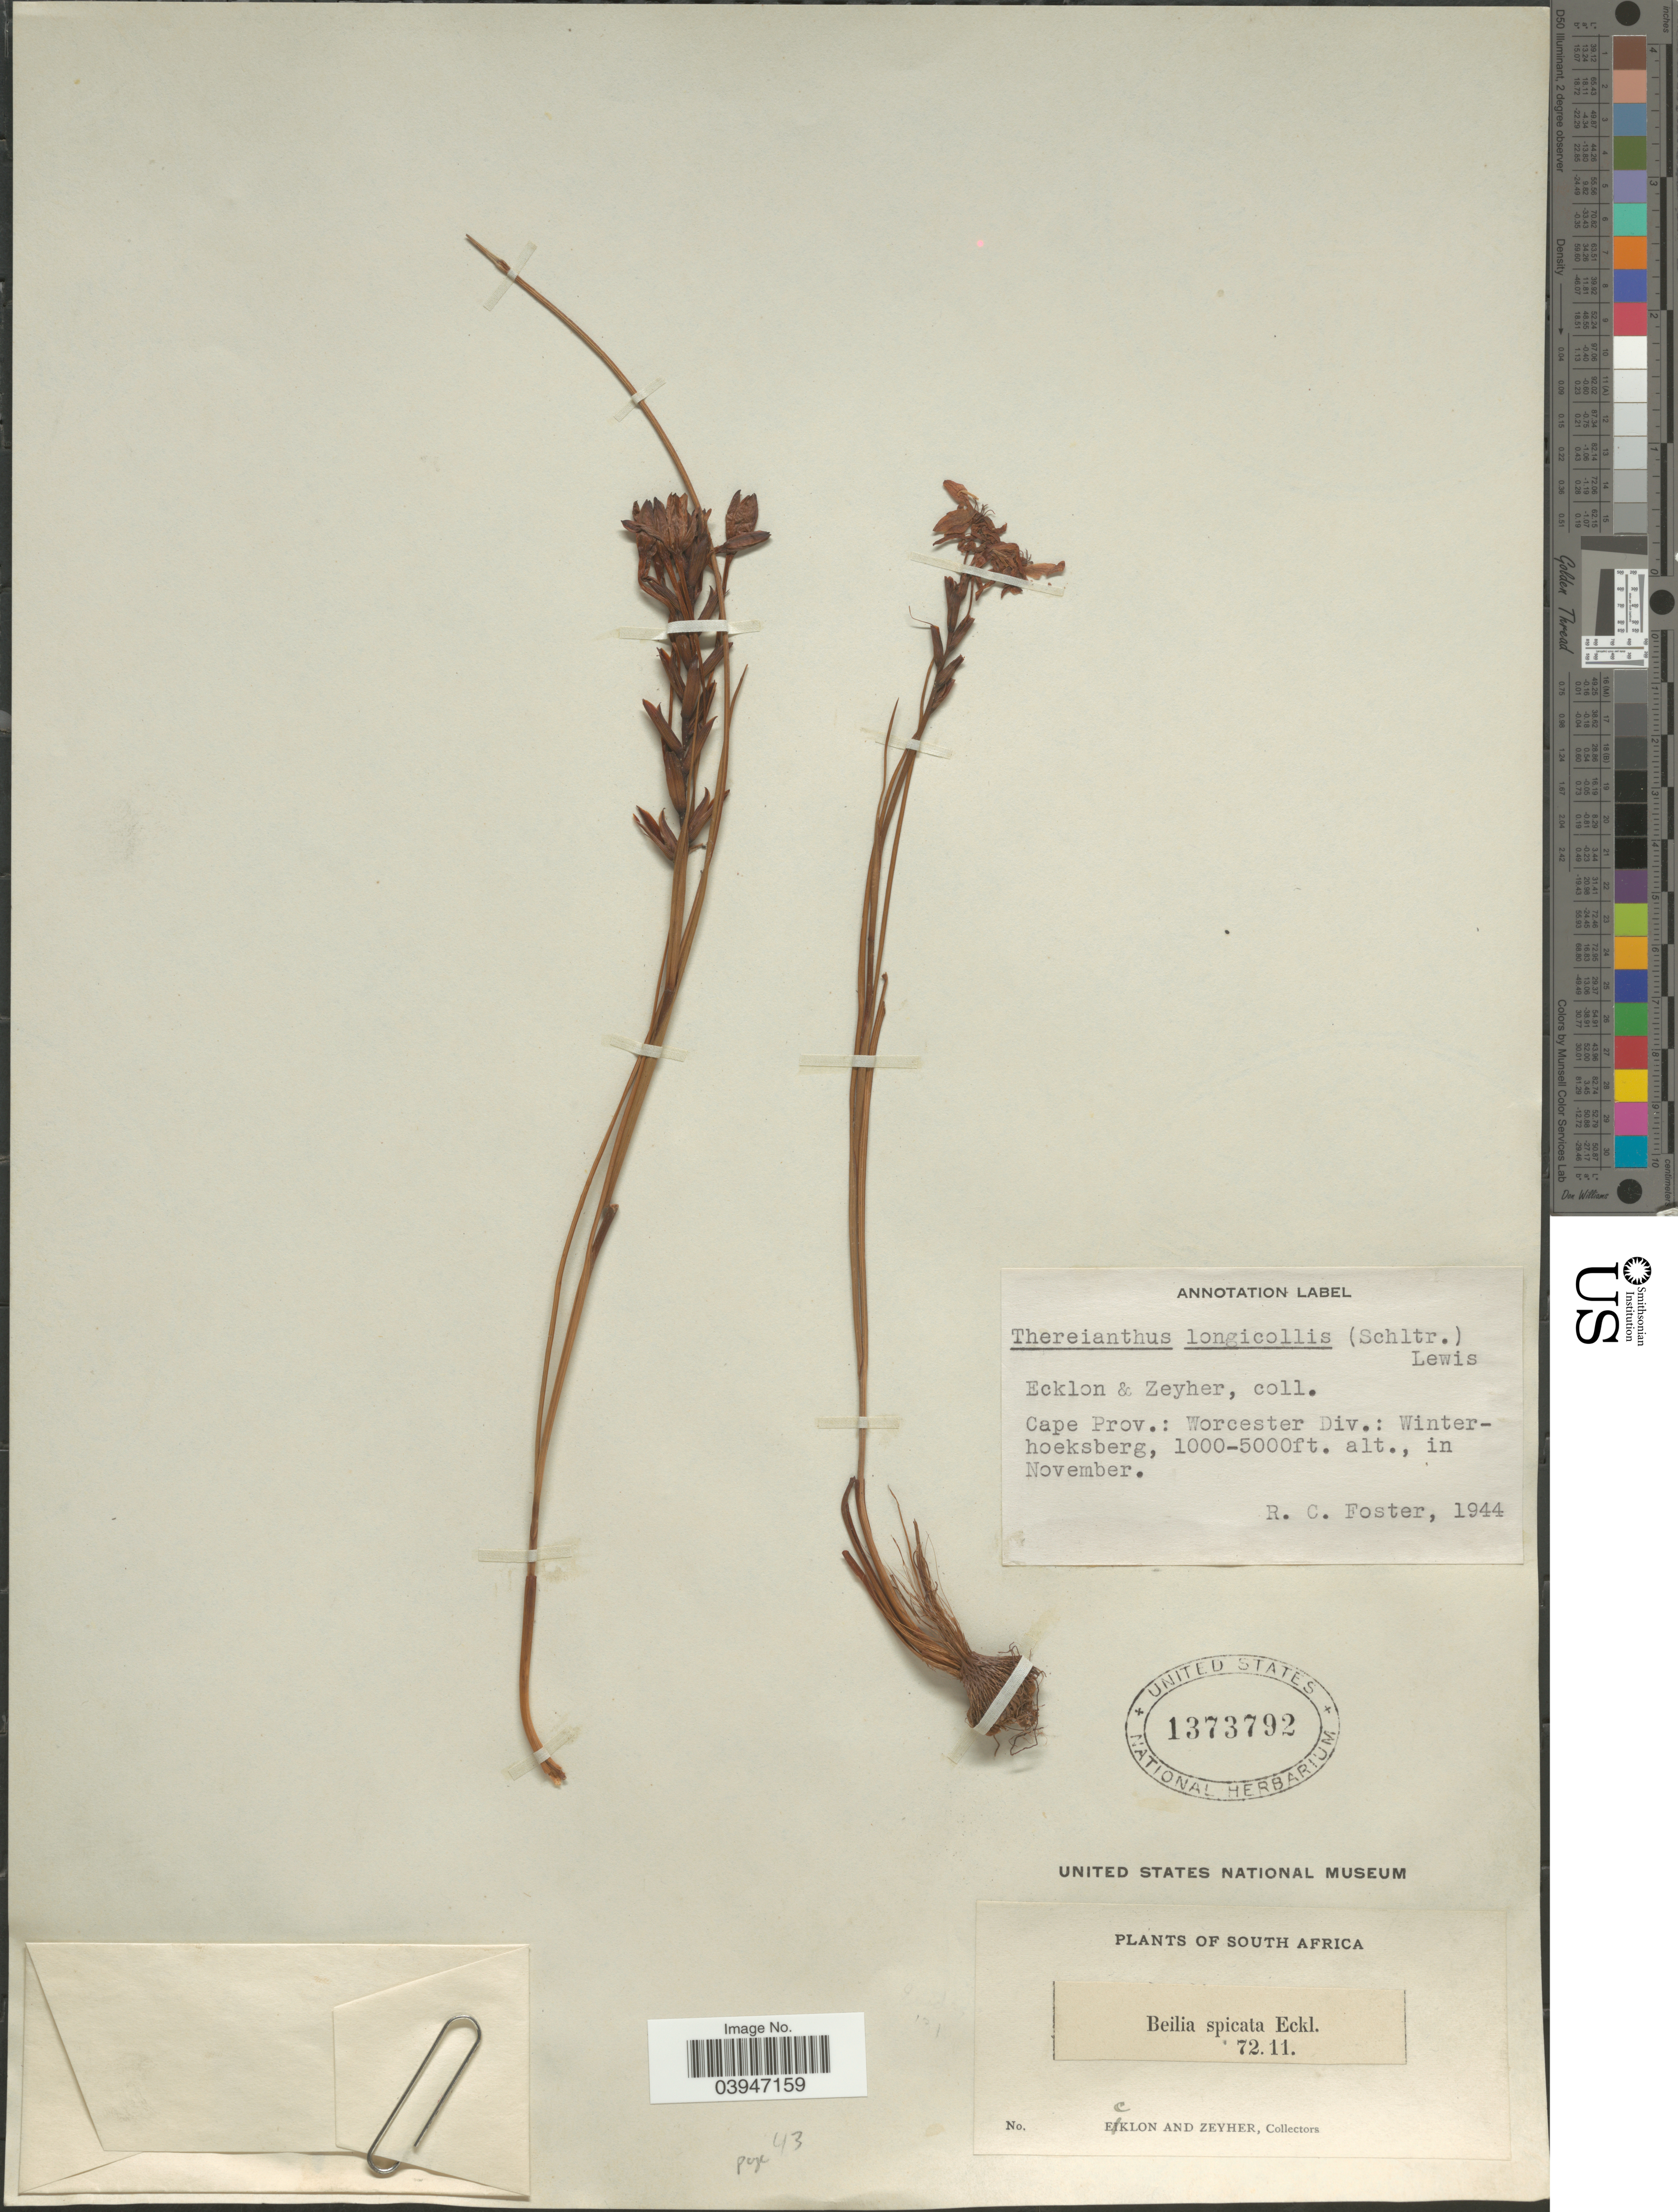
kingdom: Plantae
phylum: Tracheophyta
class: Liliopsida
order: Asparagales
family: Iridaceae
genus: Thereianthus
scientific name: Thereianthus longicollis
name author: (Baker) G.J. Lewis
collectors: -. Ecklon & -. Zeyher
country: South Africa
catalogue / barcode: US 1373792